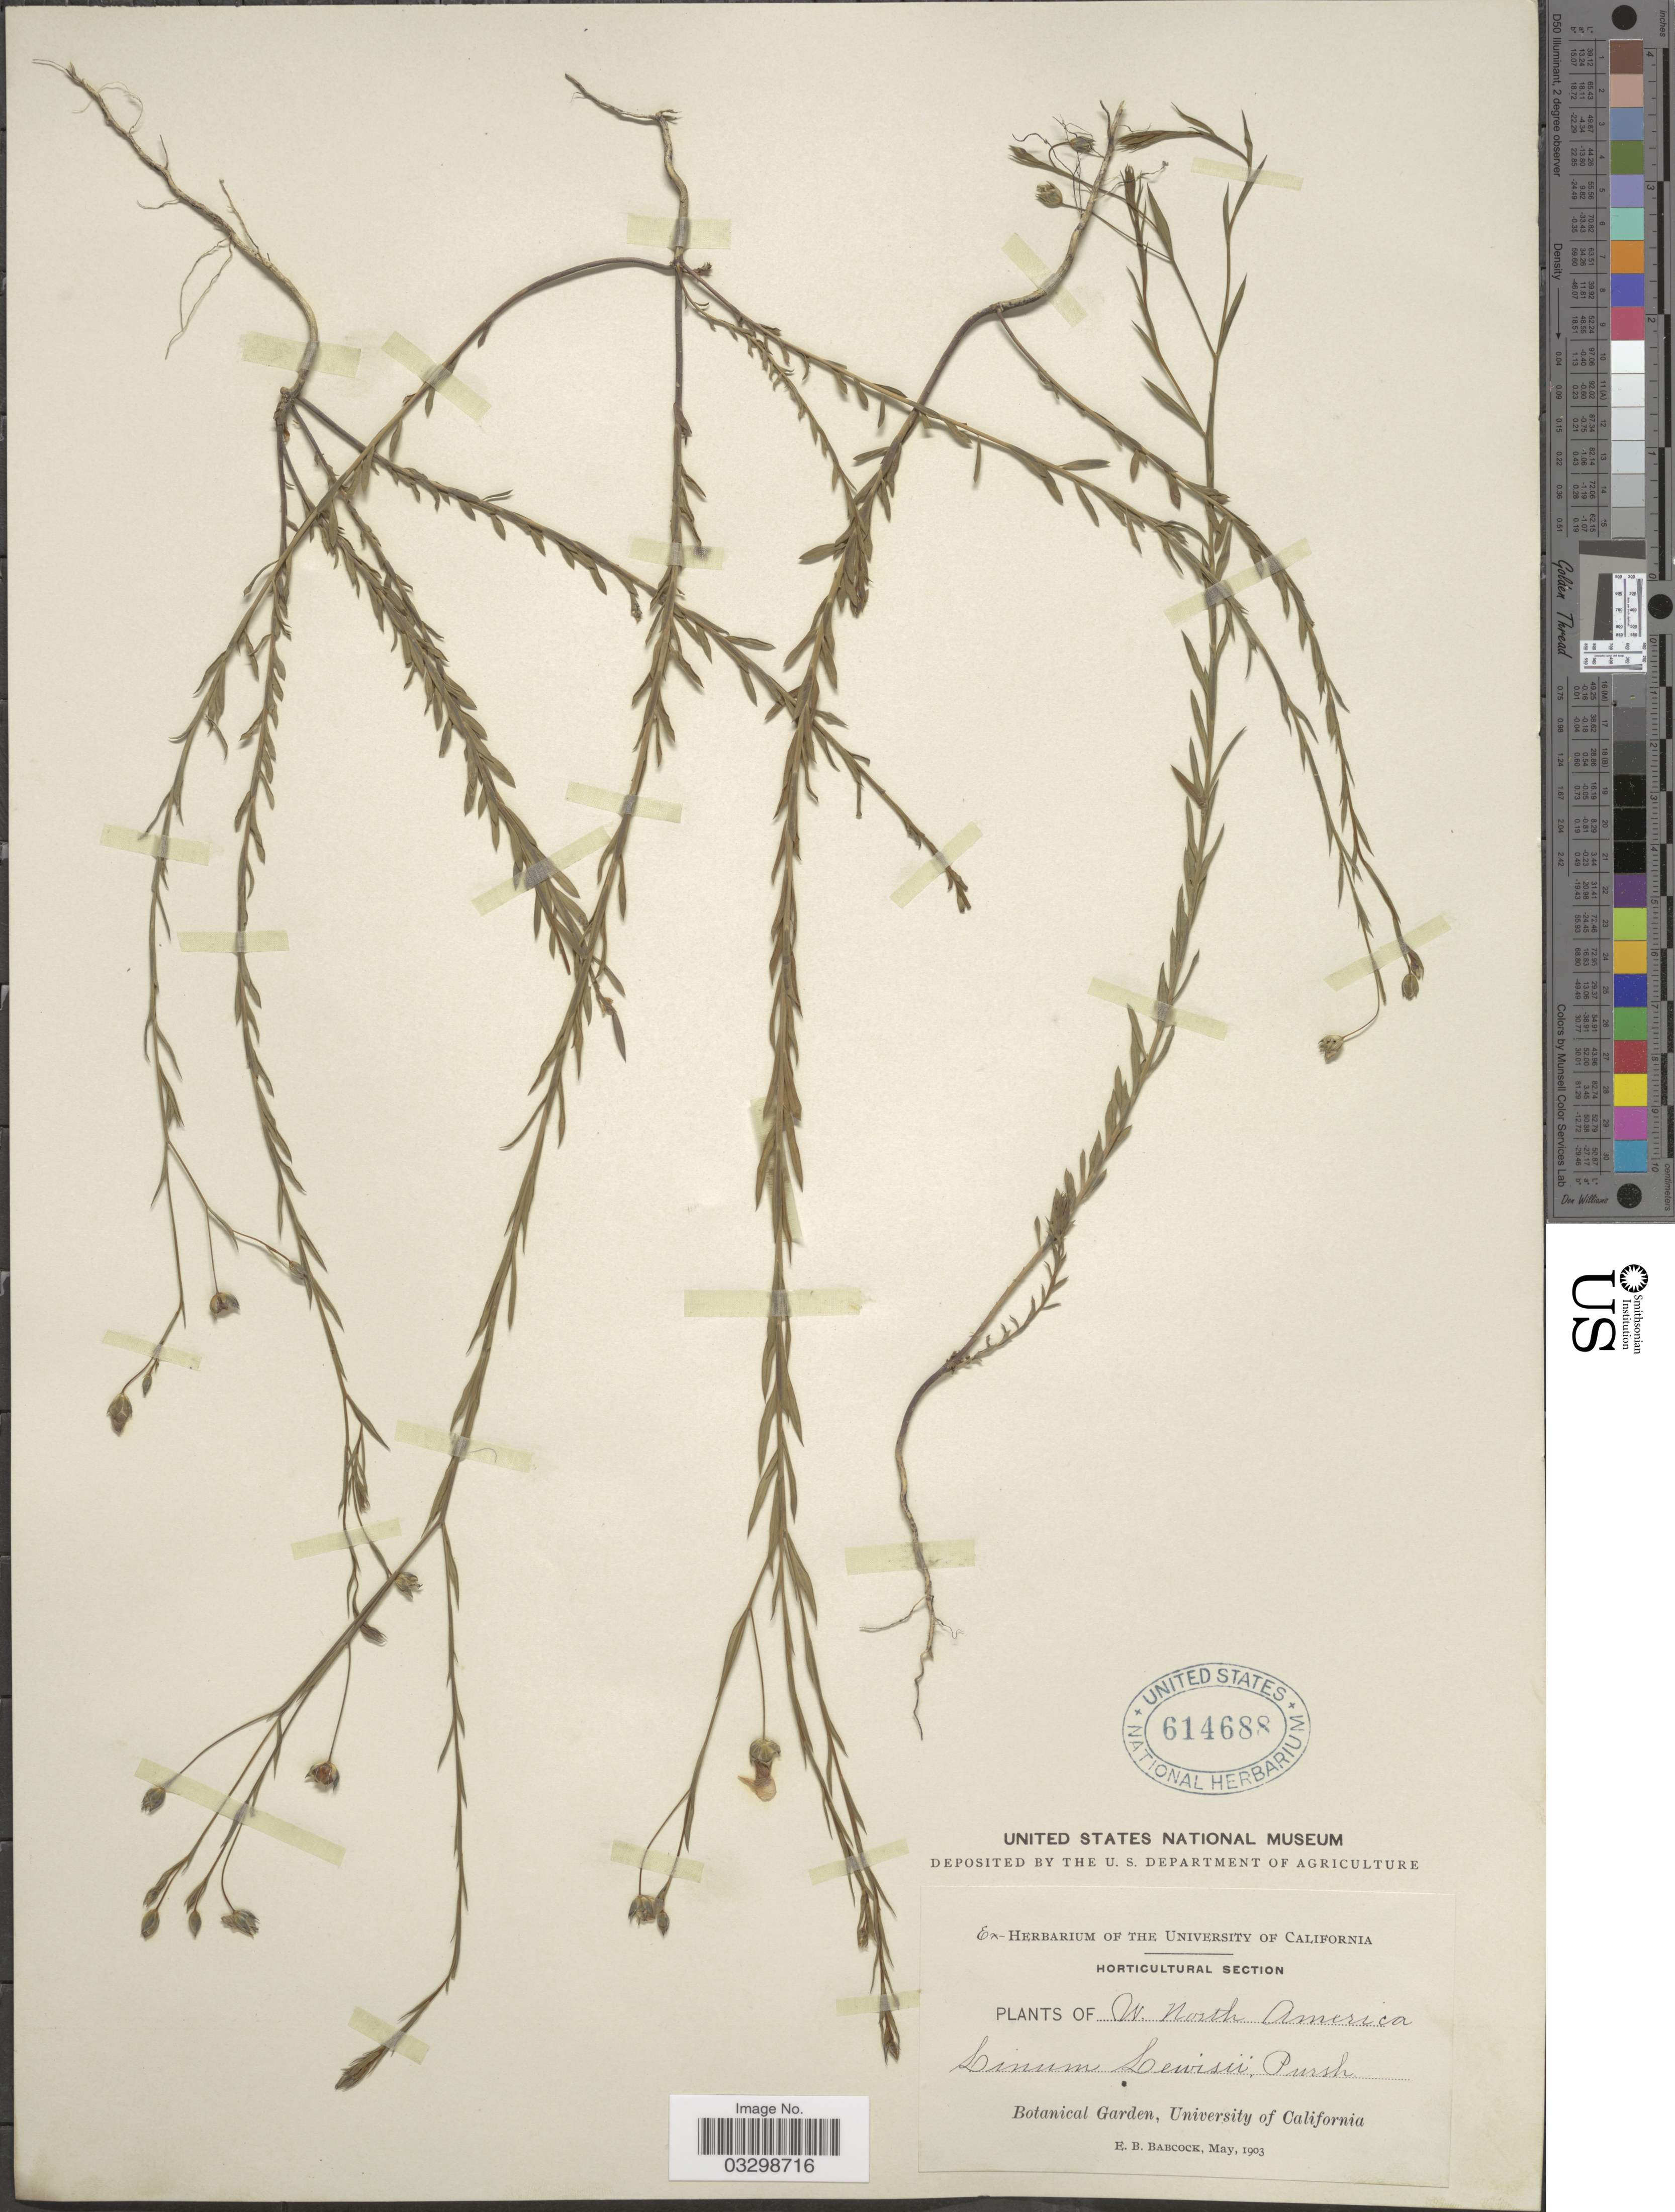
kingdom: Plantae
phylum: Tracheophyta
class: Magnoliopsida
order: Malpighiales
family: Linaceae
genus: Linum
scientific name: Linum lewisii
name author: Pursh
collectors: E. B. Babcock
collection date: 1903-05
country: United States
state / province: California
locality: W. North America. Botanical Garden, University of California.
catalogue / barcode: US 614688